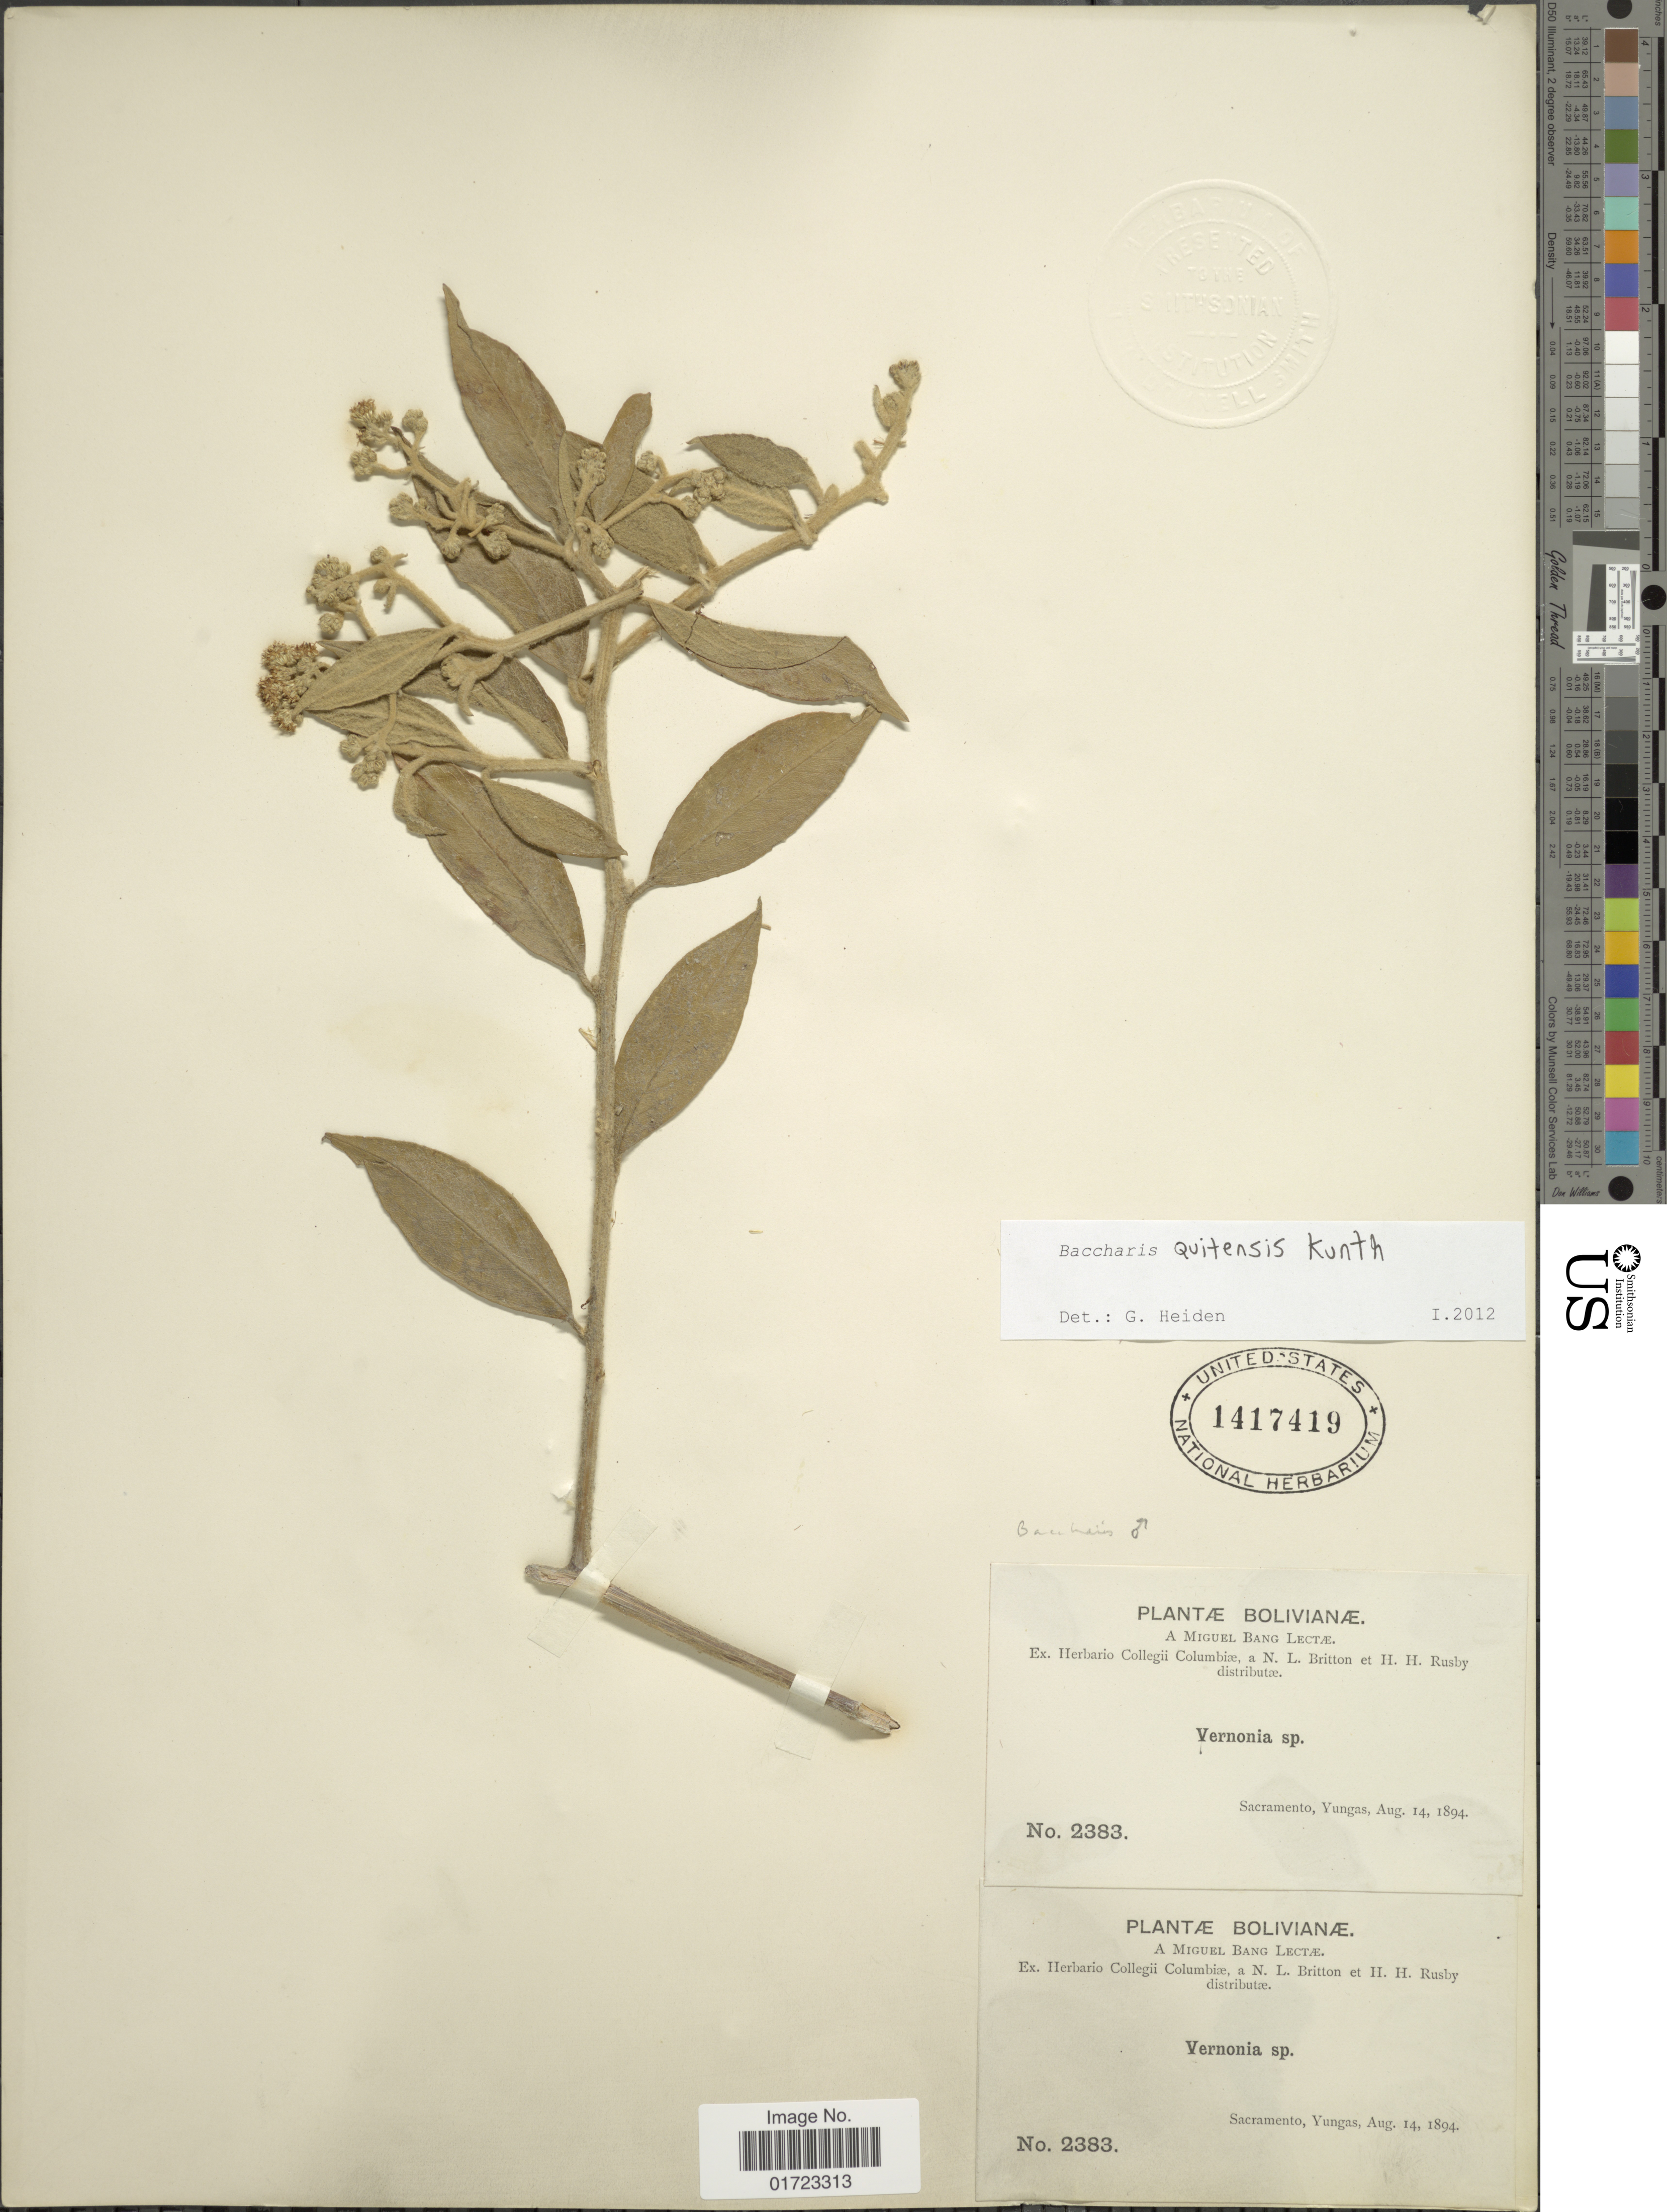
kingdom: Plantae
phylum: Tracheophyta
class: Magnoliopsida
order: Asterales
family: Asteraceae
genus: Baccharis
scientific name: Baccharis quitensis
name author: Kunth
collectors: M. Bang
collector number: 2383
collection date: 1894-08-14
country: Bolivia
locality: Bolivianae, Sacramento, Yungas.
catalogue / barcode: US 1417419